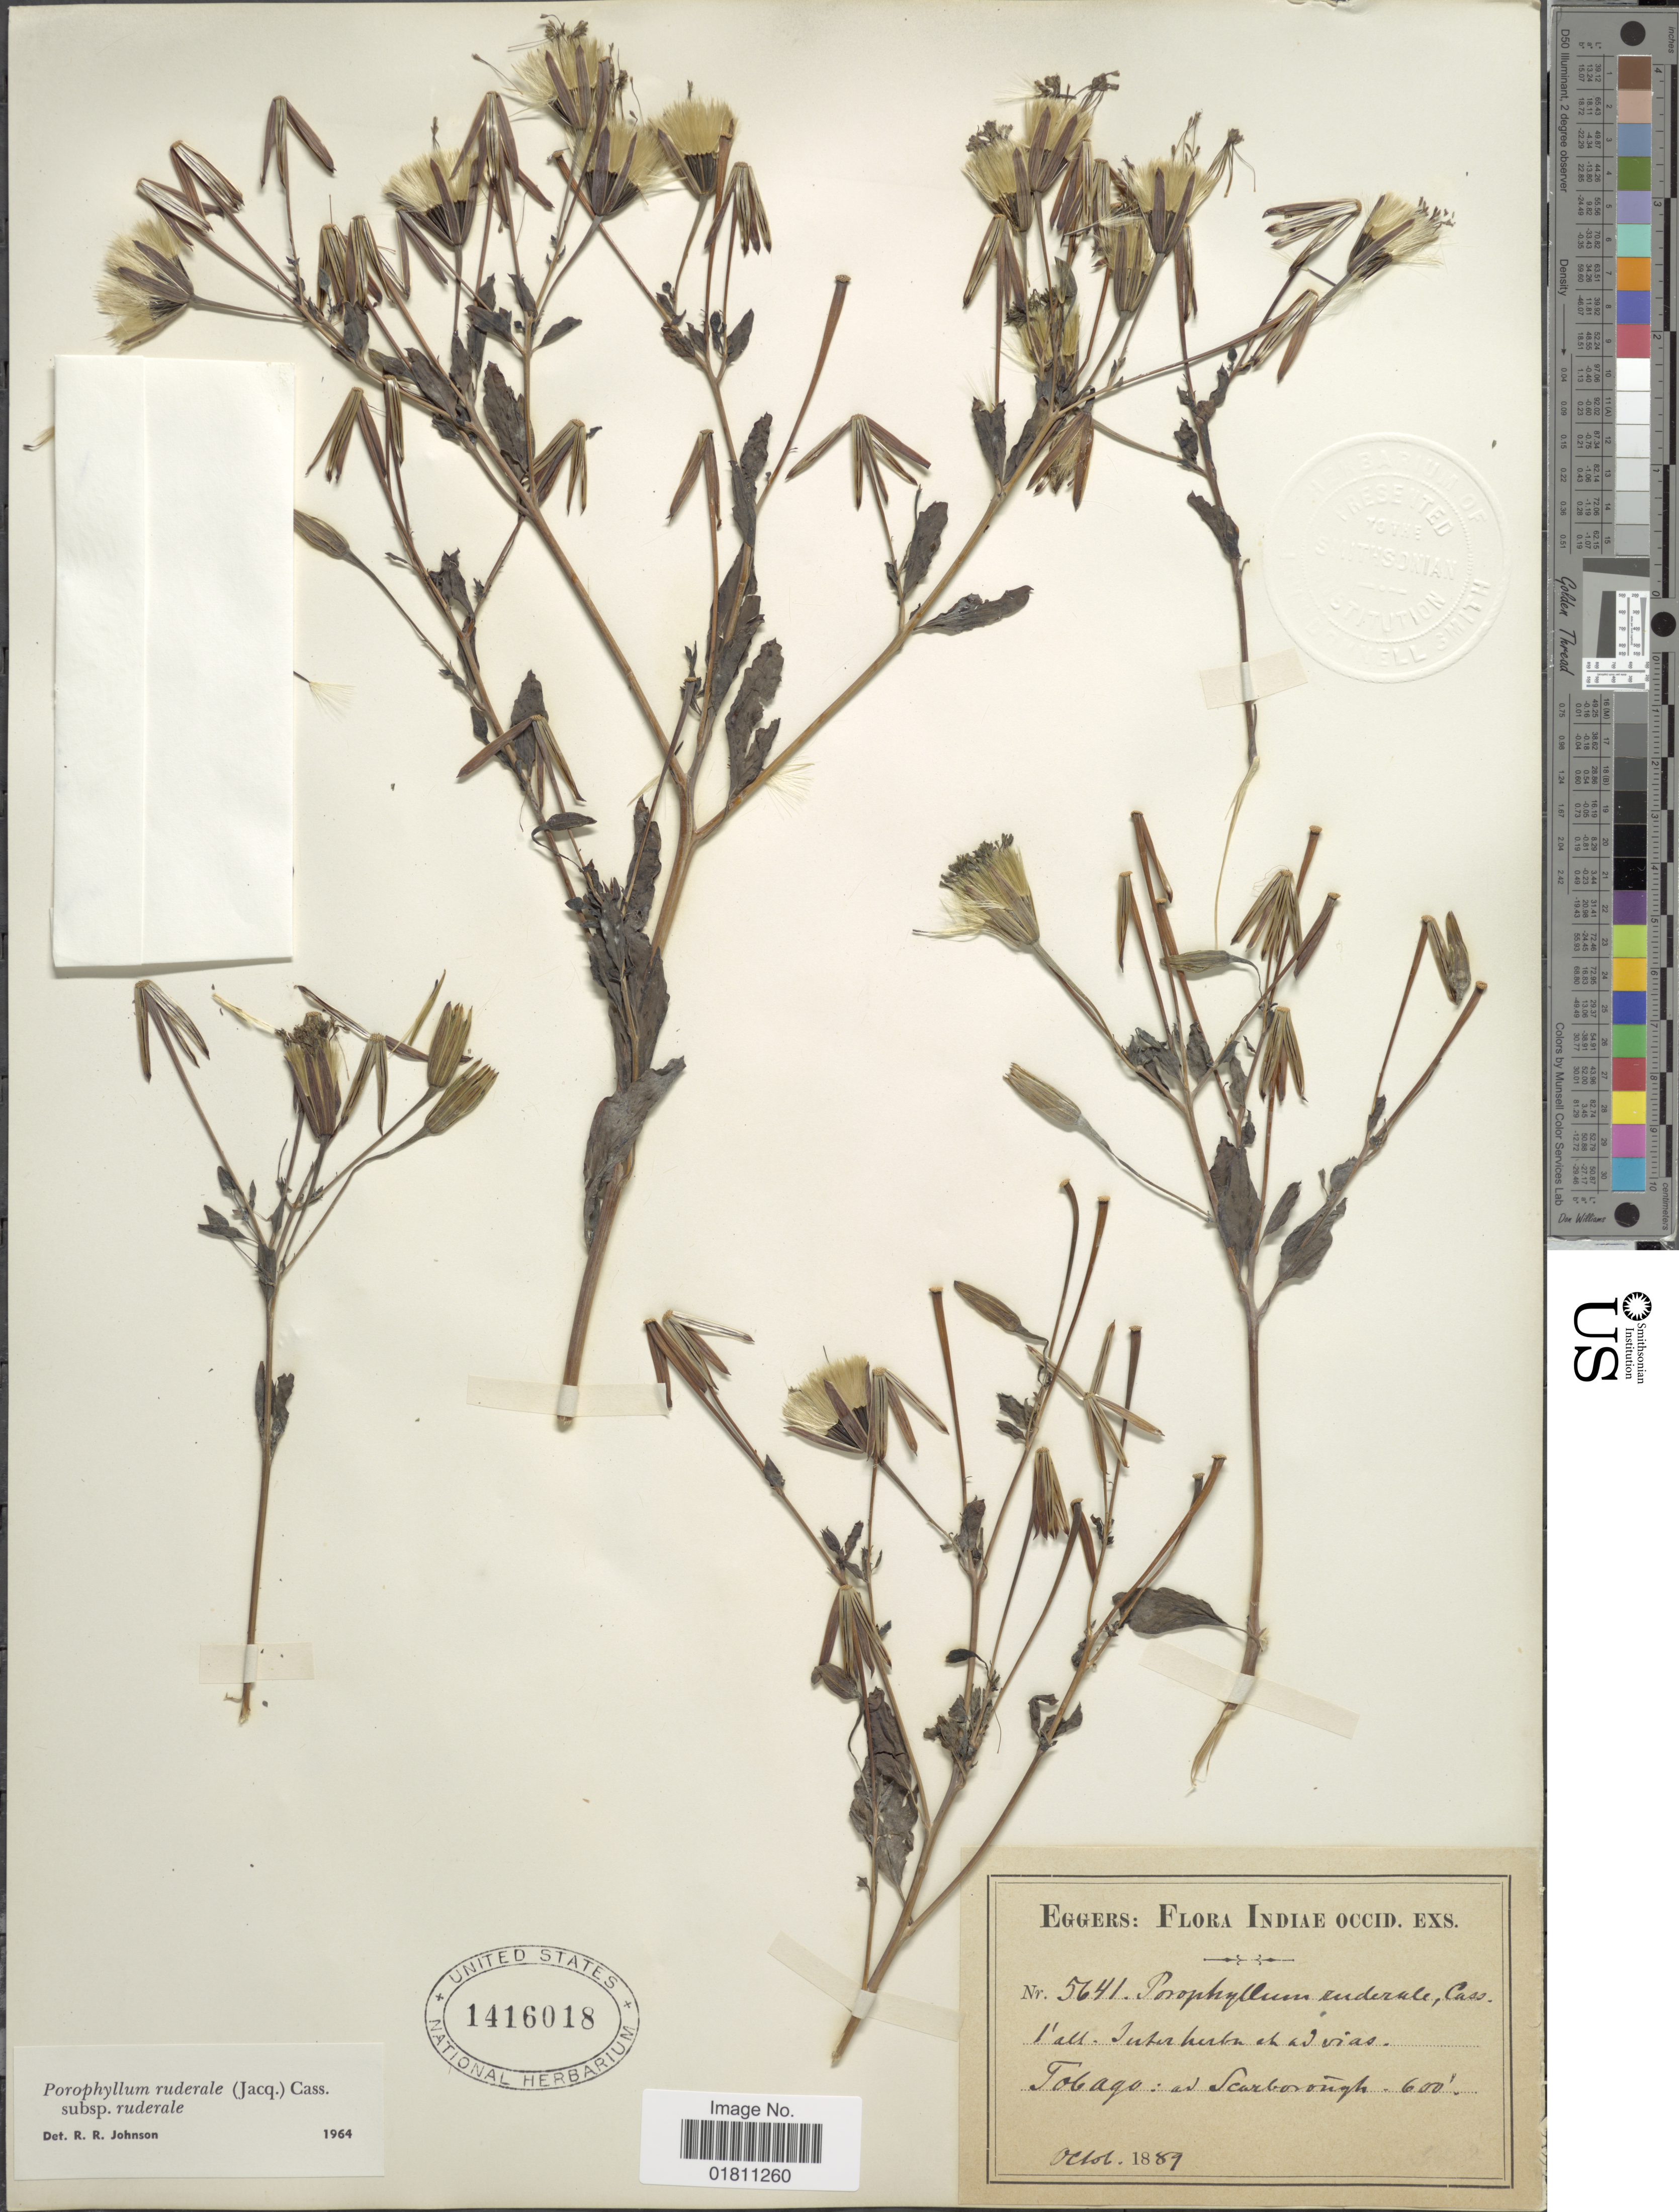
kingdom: Plantae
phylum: Tracheophyta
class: Magnoliopsida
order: Asterales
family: Asteraceae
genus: Porophyllum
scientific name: Porophyllum ruderale subsp. ruderale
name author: (Jacq.) Cass.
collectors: -. Eggers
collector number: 5641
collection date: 1889-10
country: Trinidad and Tobago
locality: Tobago. ad. Scarborough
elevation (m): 183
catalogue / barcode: US 1416017